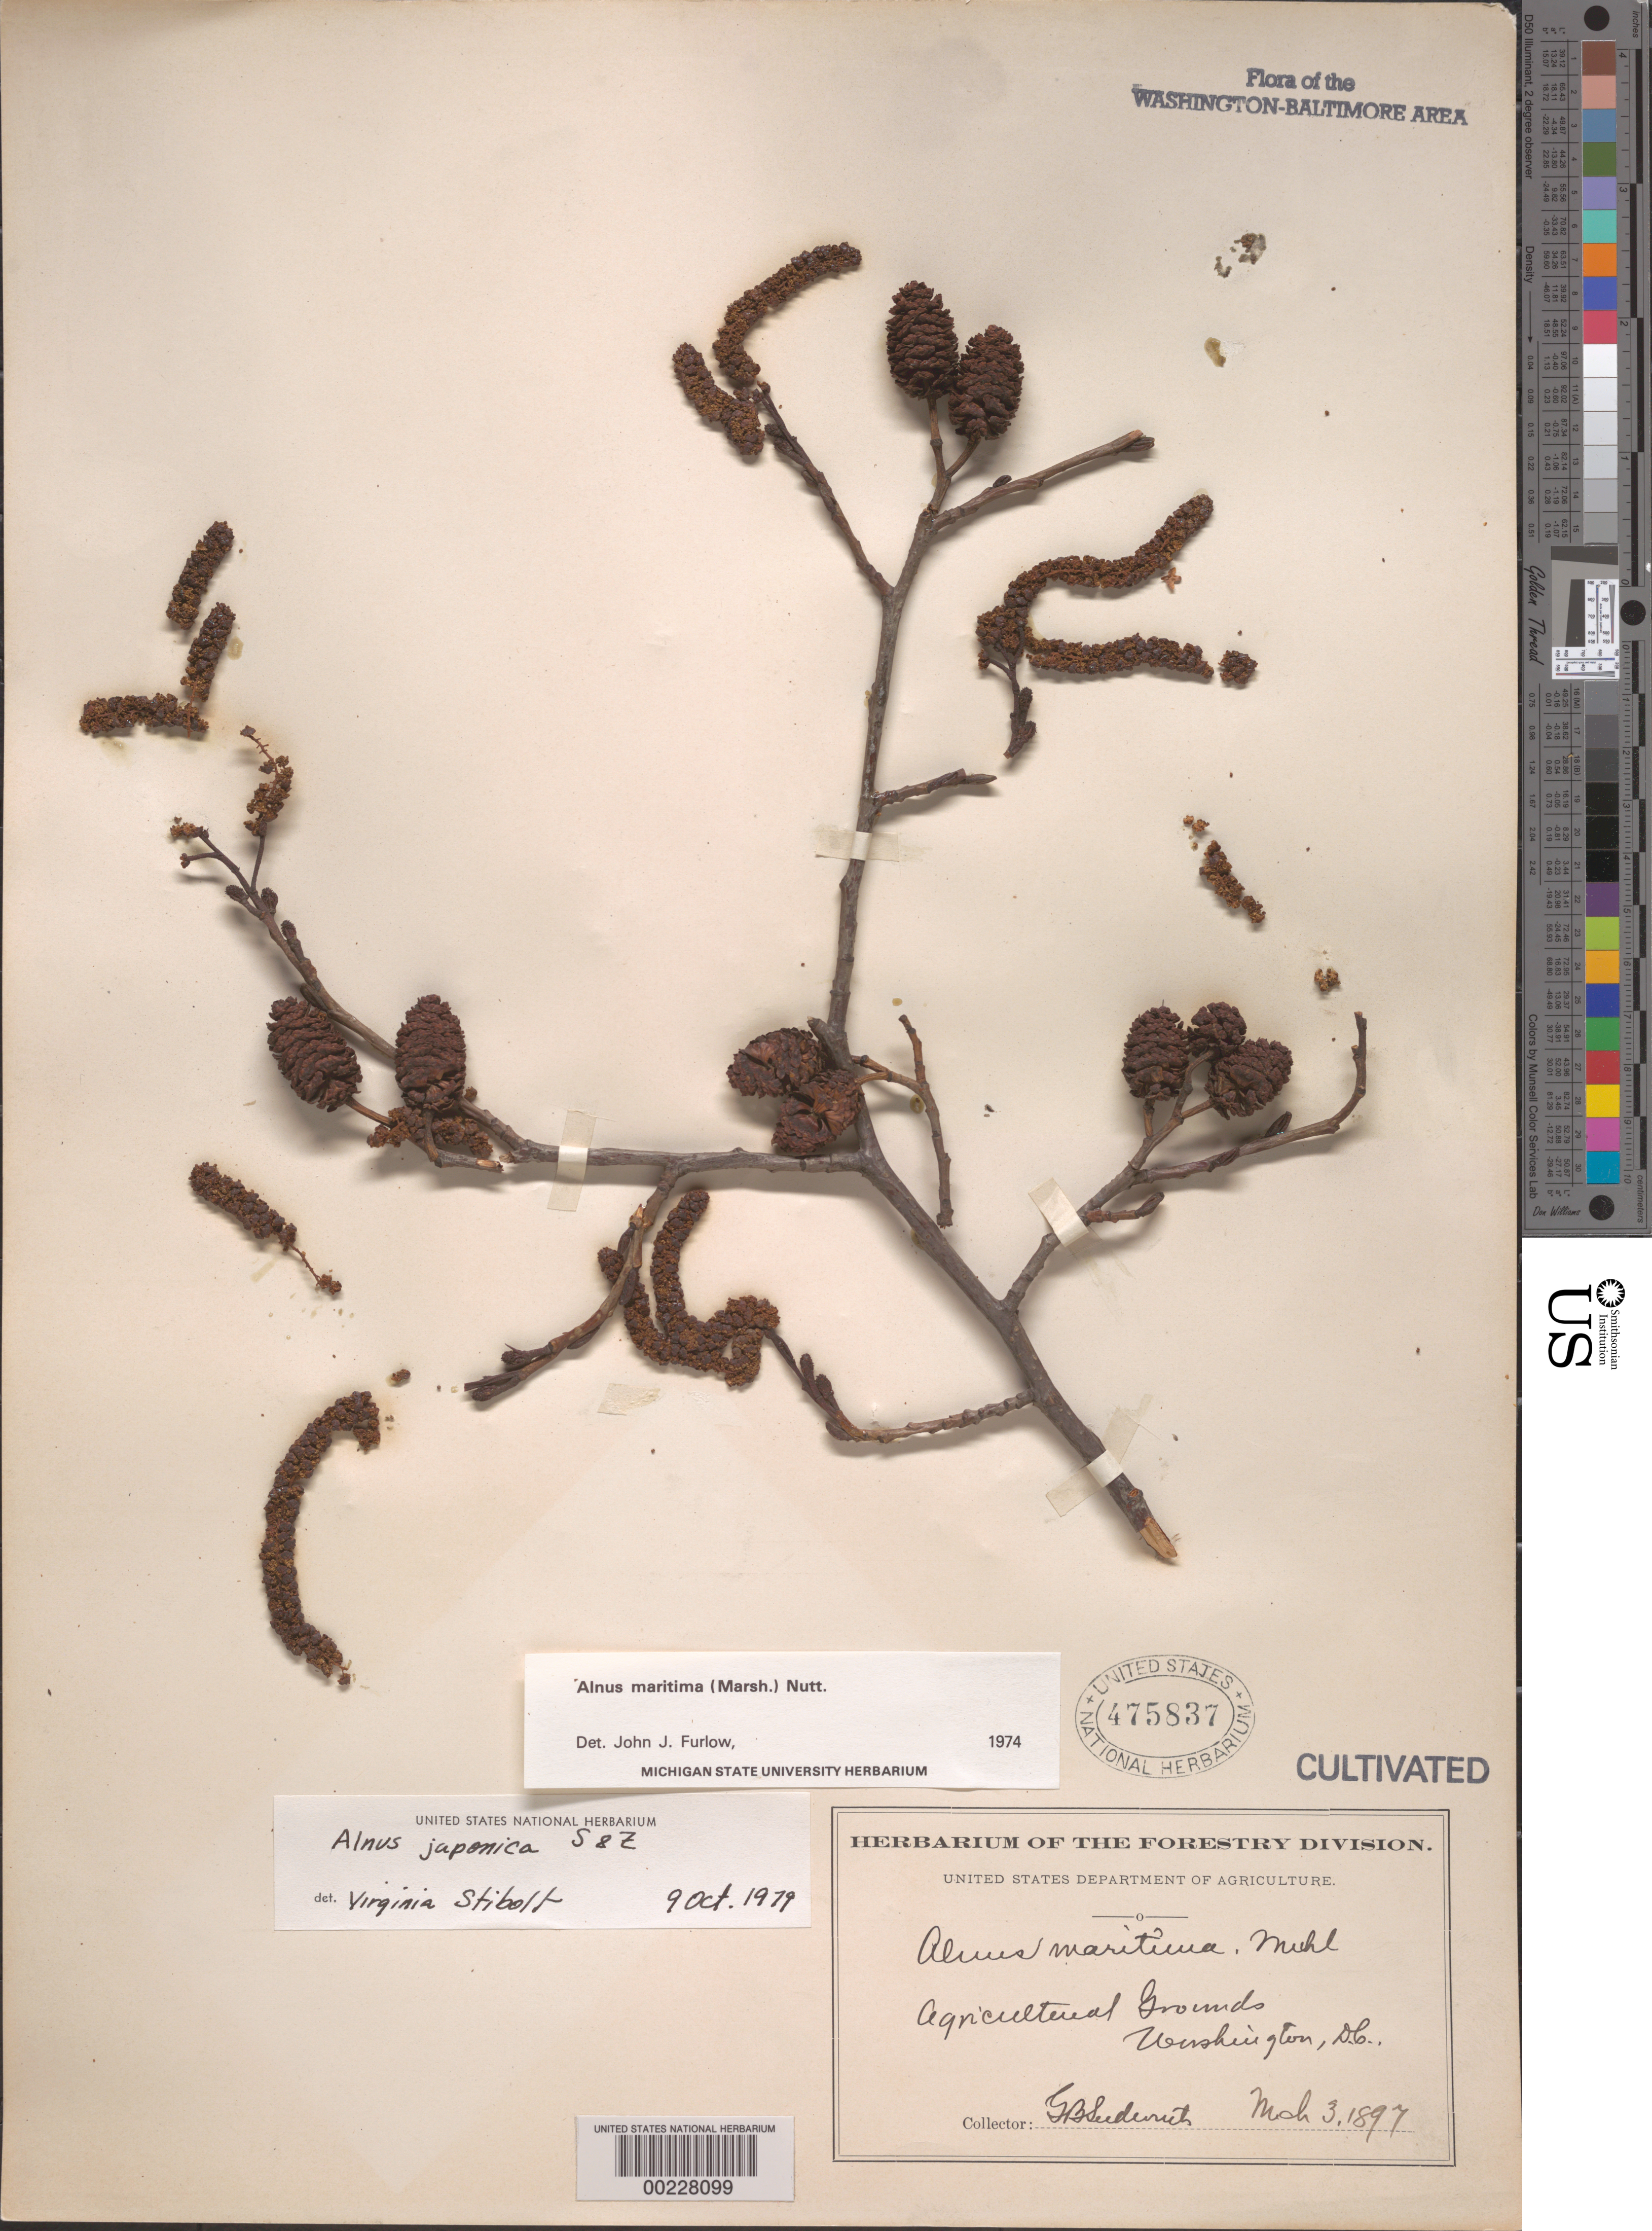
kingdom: Plantae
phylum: Tracheophyta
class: Magnoliopsida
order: Fagales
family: Betulaceae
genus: Alnus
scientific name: Alnus maritima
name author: (Marshall) Muhl. ex Nutt.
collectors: G. B. Sudworth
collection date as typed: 03 Mar 1897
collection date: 1897-03-03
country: United States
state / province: District of Columbia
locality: Agriculture grounds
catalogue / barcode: US 475837